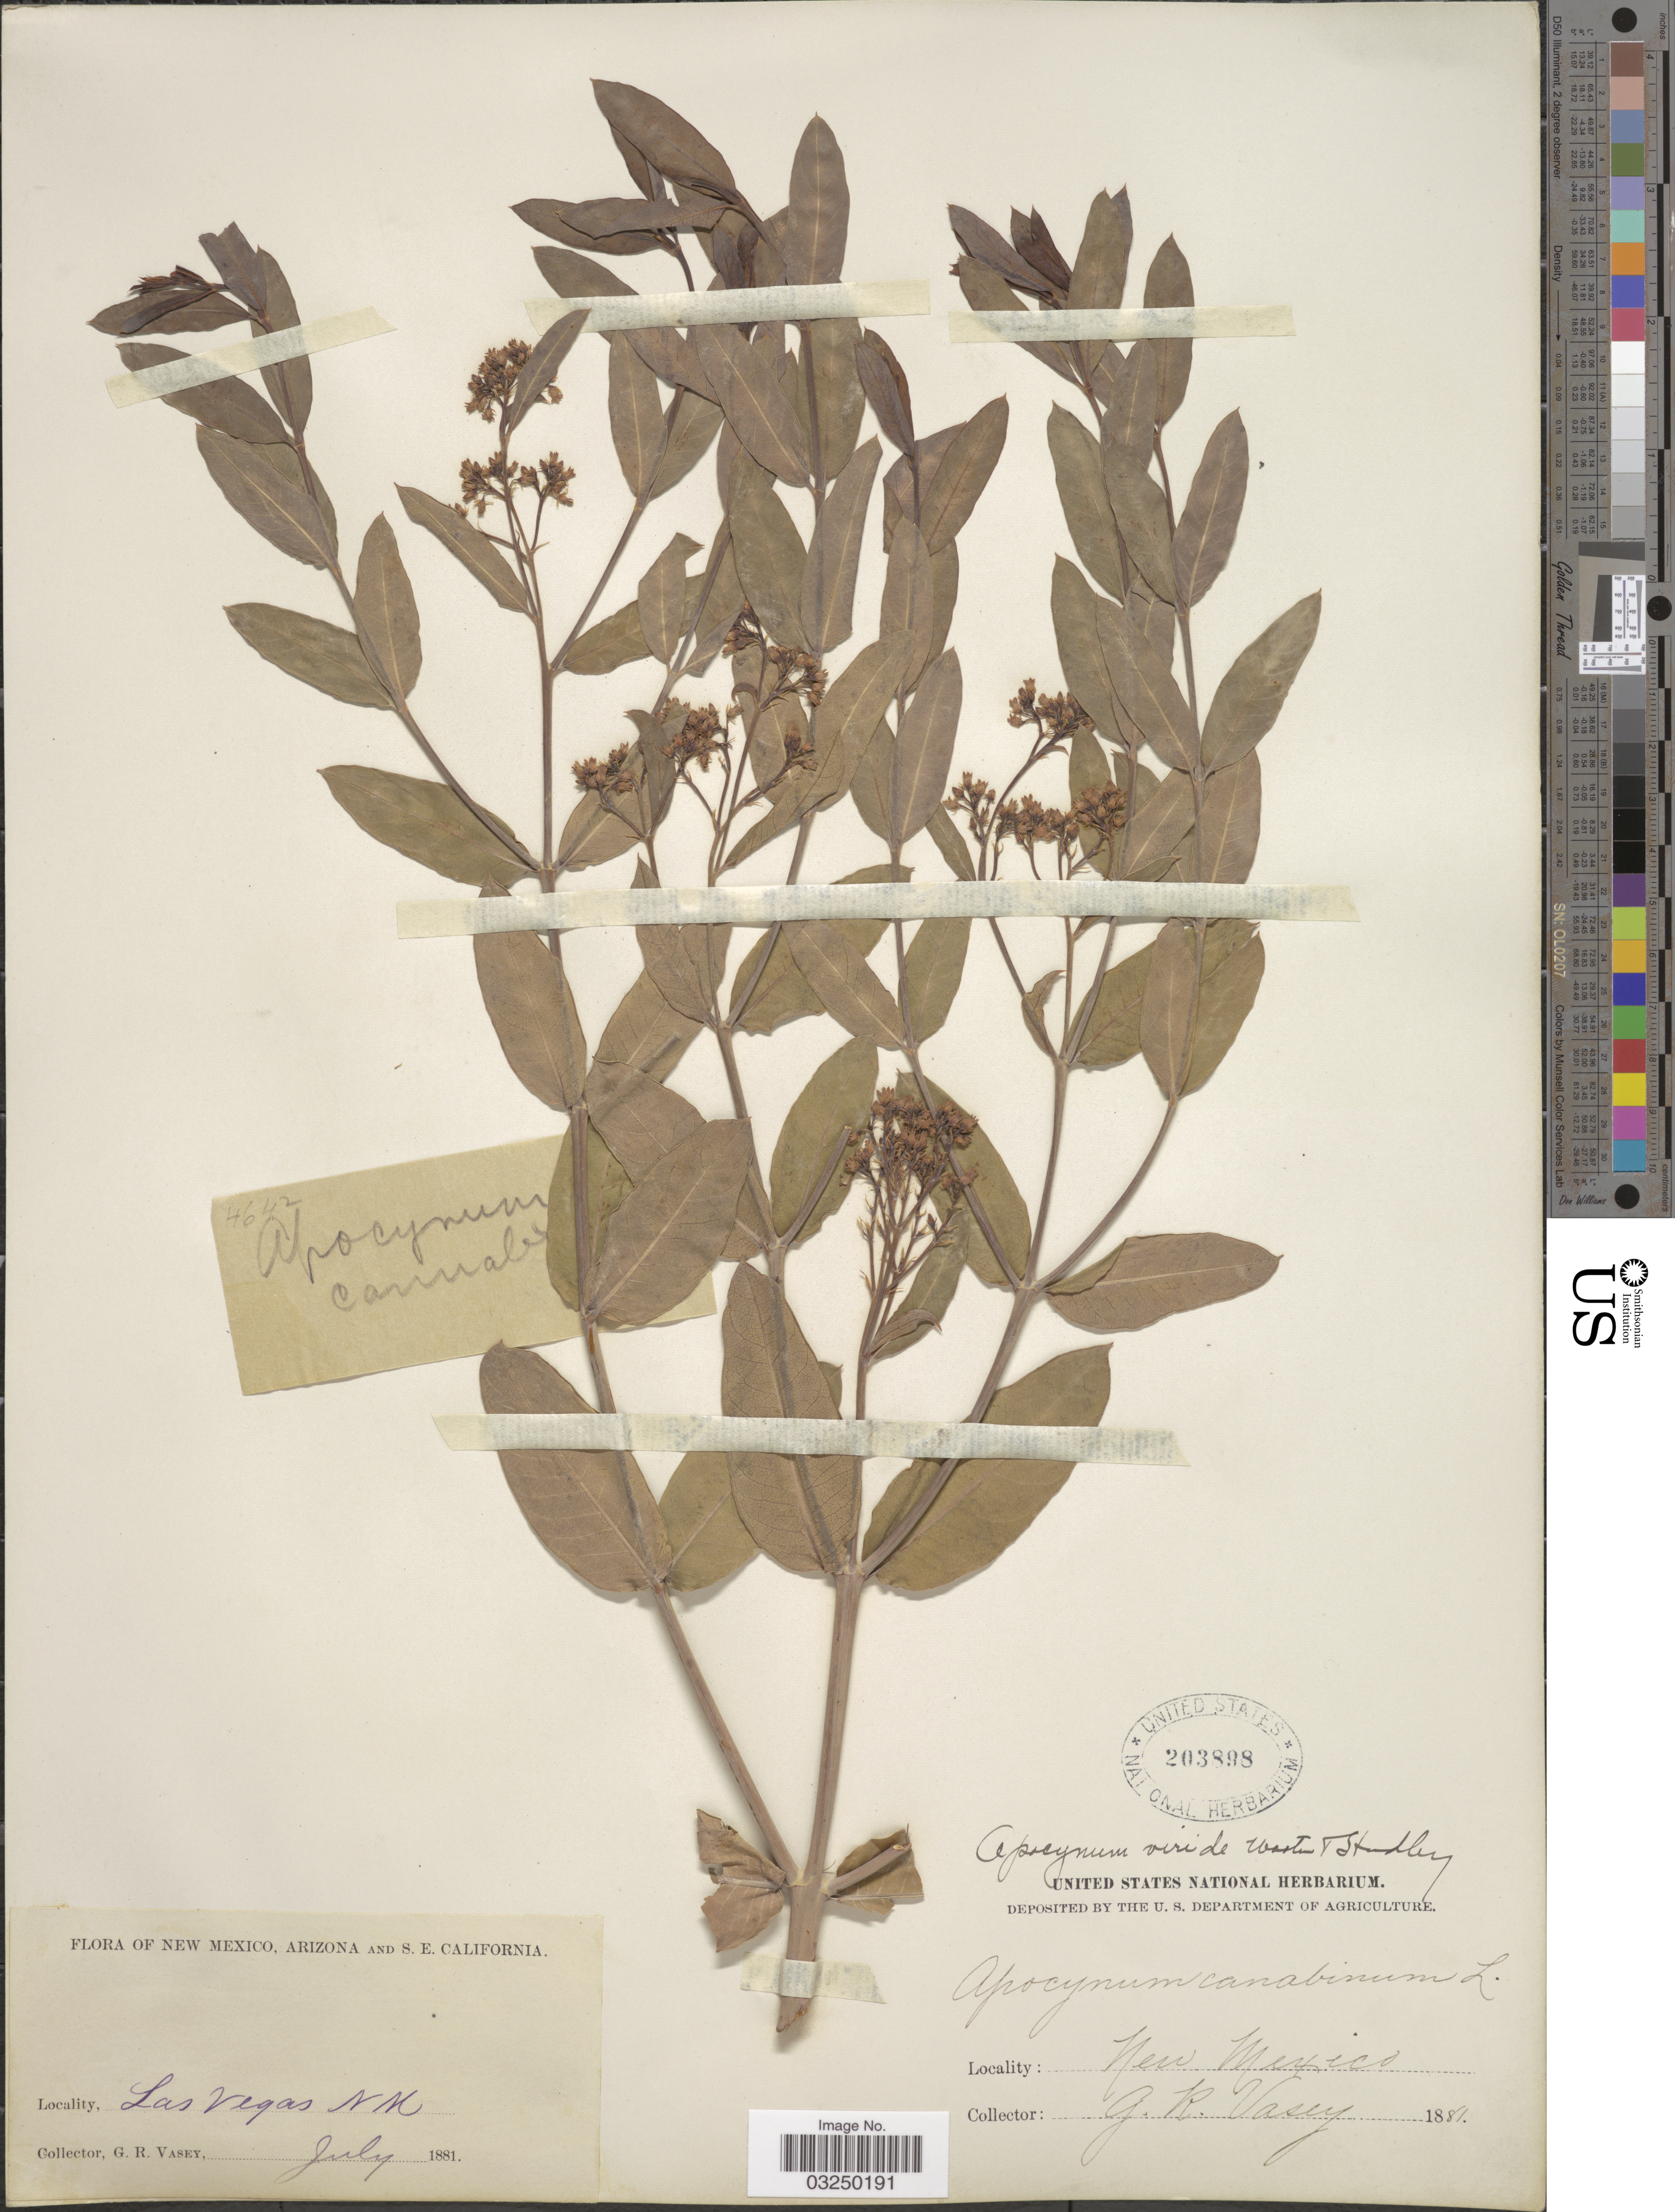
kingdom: Plantae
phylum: Tracheophyta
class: Magnoliopsida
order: Gentianales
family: Apocynaceae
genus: Apocynum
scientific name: Apocynum viride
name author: Wooton & Standl.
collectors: G. R. Vasey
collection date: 1881-07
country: United States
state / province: New Mexico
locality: Las Vegas NM.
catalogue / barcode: US 203898